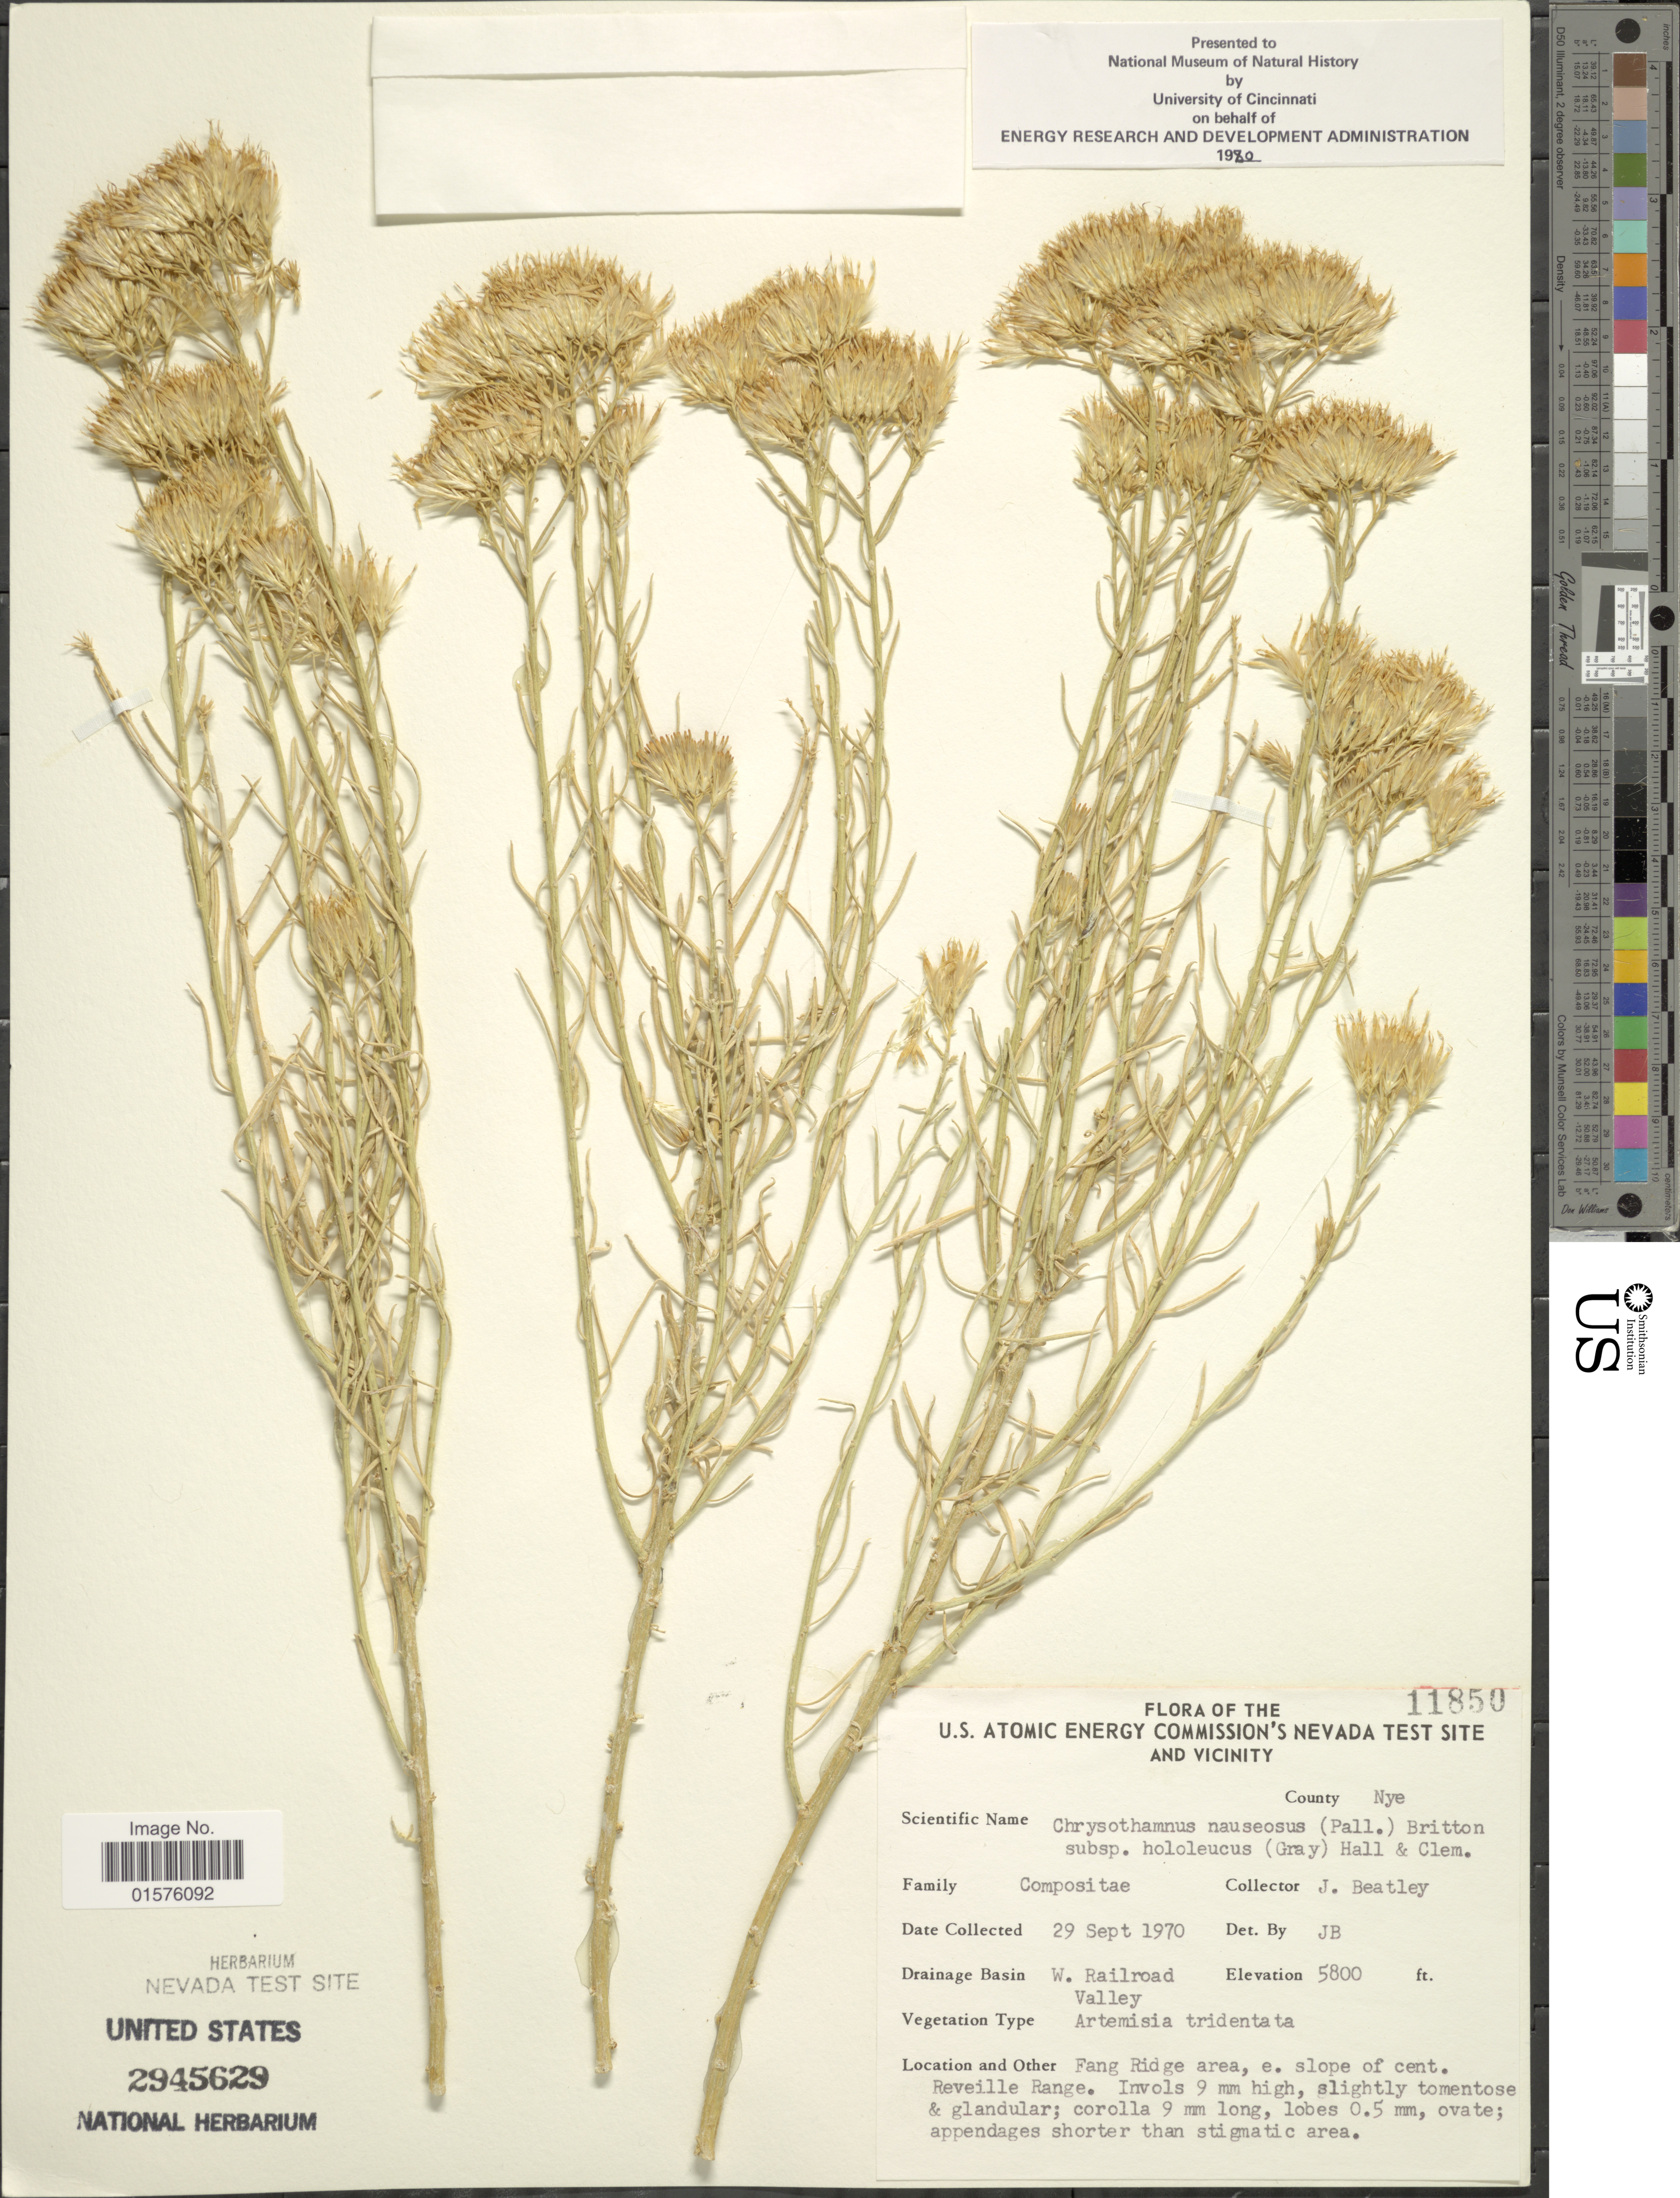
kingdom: Plantae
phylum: Tracheophyta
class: Magnoliopsida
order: Asterales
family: Asteraceae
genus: Ericameria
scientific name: Ericameria nauseosa var. hololeuca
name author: (A. Gray) G.L. Nesom & G.I. Baird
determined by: Urbatsch, Lowell E., Curator (LSU), Louisiana State University (UNITED STATES)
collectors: J. C. Beatley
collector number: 11850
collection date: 1970-09-29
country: United States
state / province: Nevada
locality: The U.S. Atomic Energy Commision's Nevada test site and vicinity, County: Nye, Fang Ridge area, e. slope of cent. Reveille Range. Drainage basin: W. Railroad Valley.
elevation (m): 1768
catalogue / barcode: US 57895